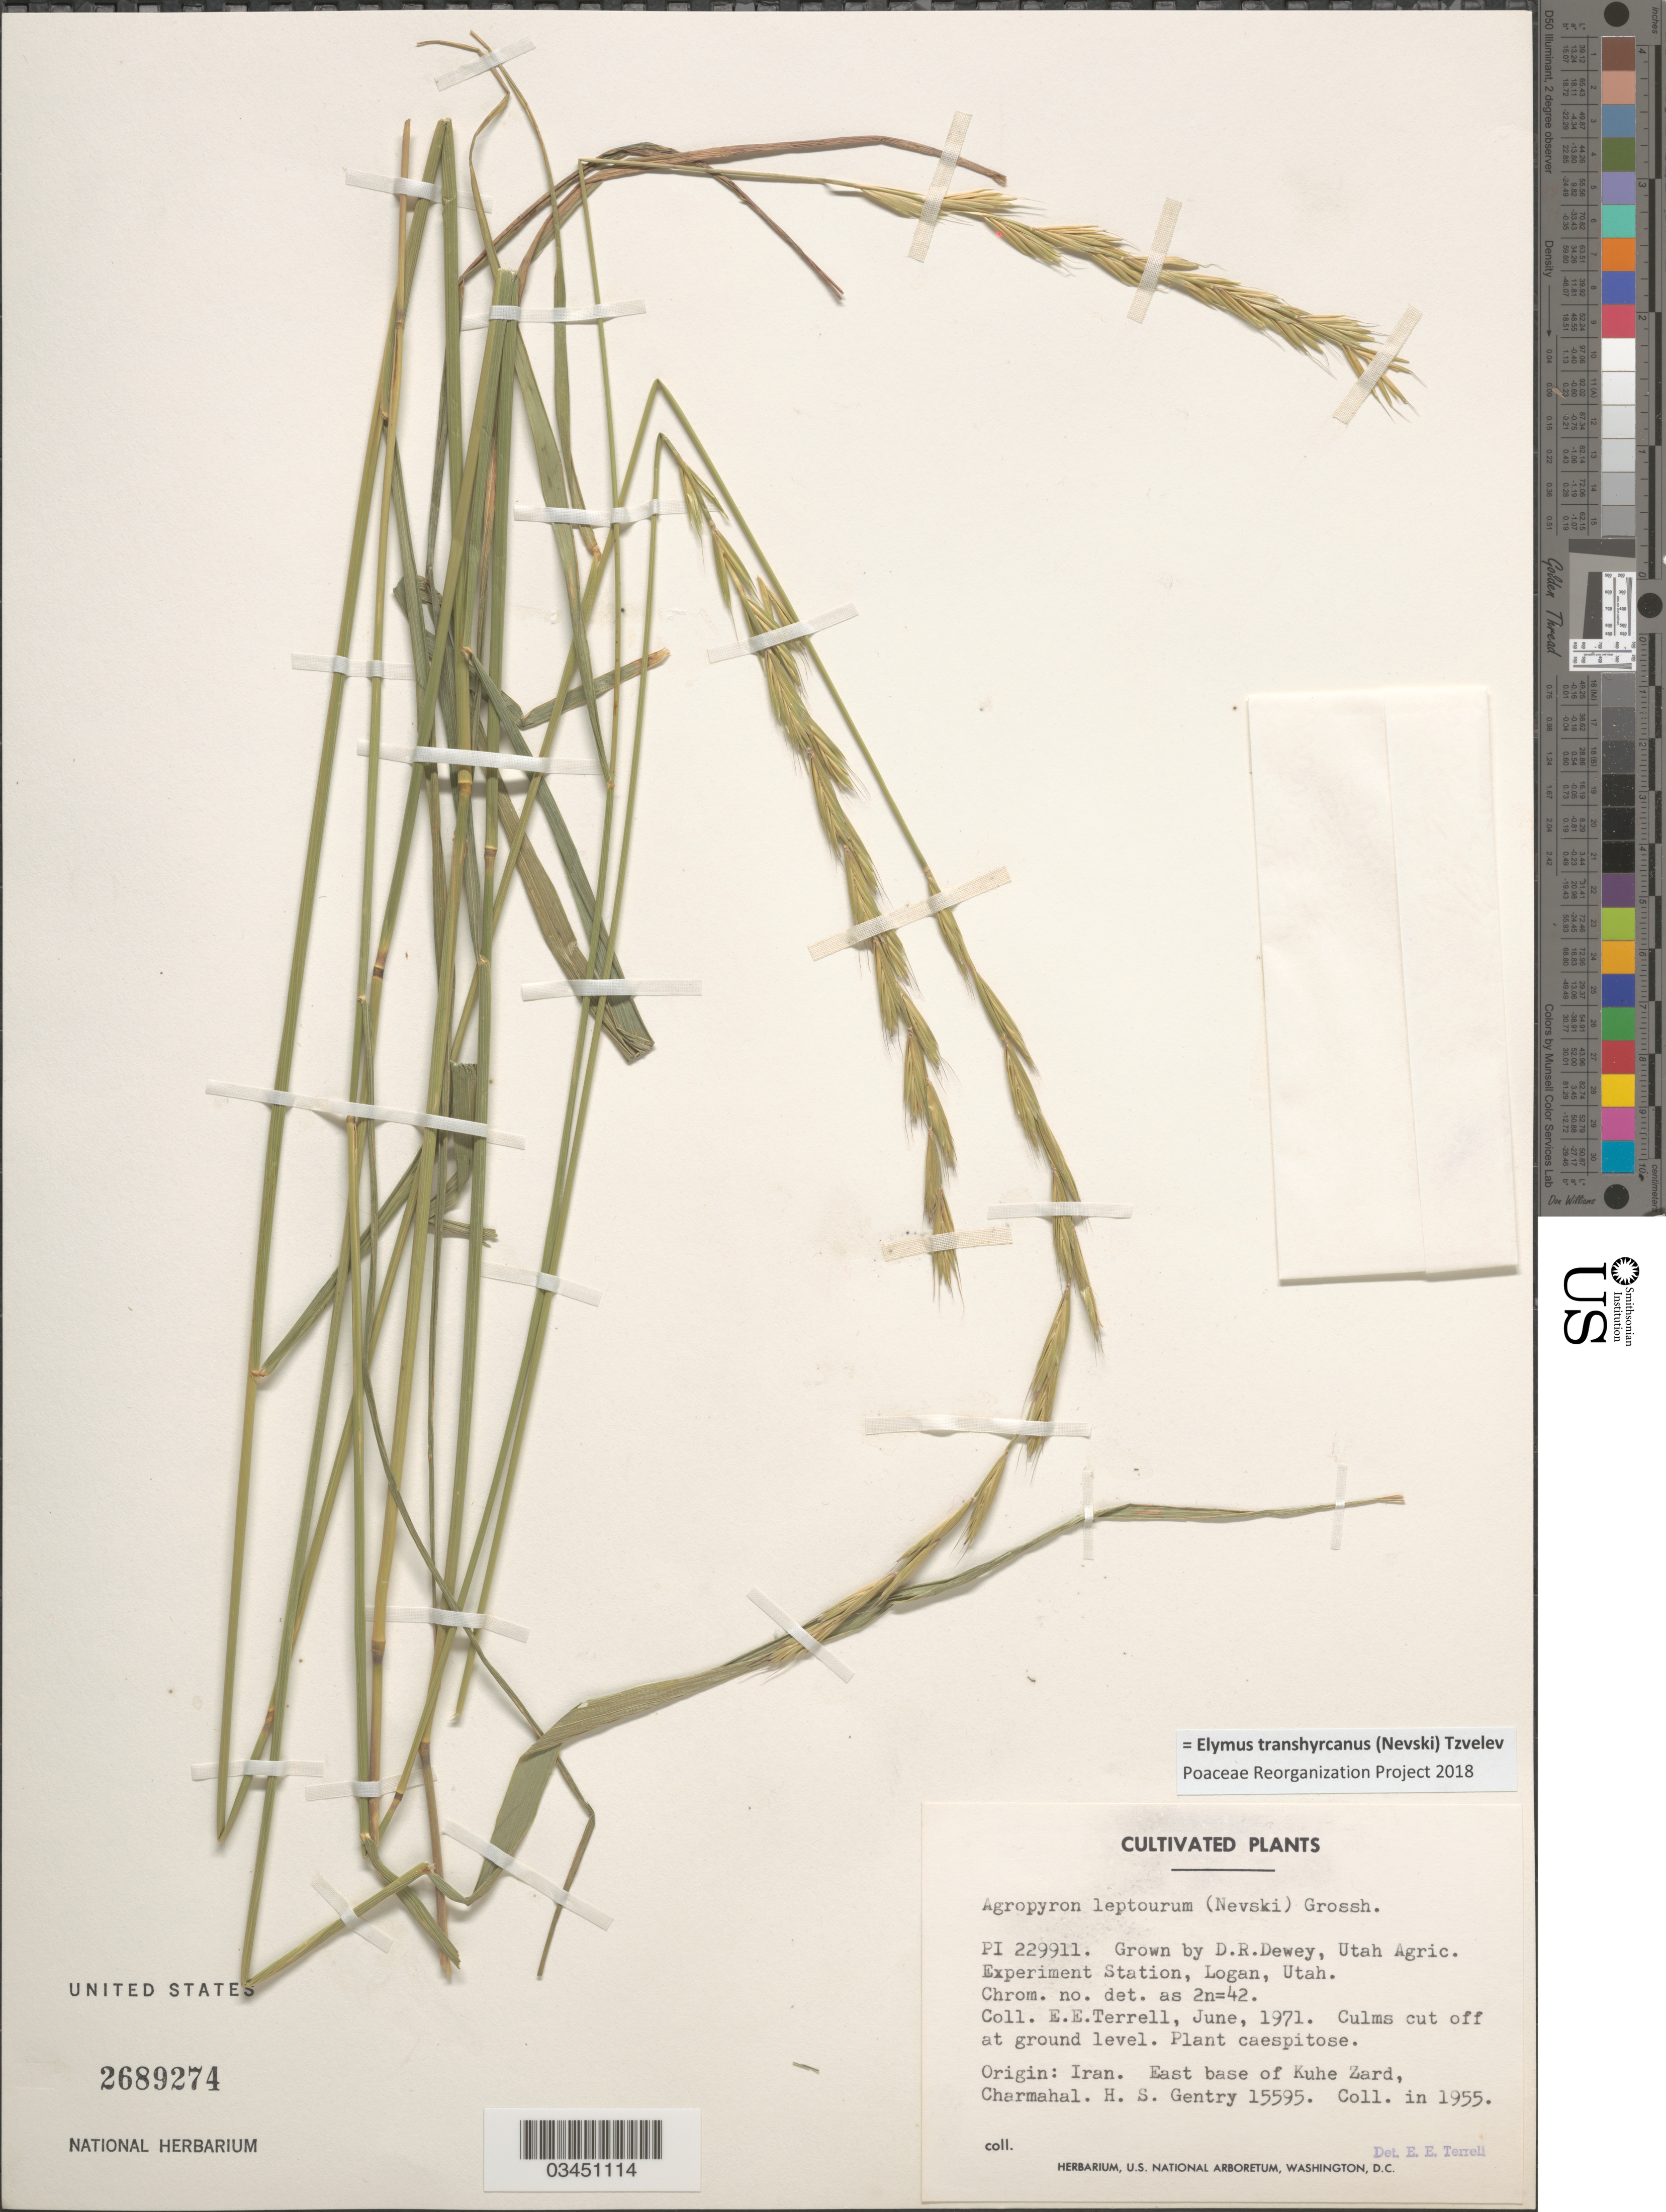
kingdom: Plantae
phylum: Tracheophyta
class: Liliopsida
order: Poales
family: Poaceae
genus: Elymus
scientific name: Elymus transhyrcanus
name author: (Nevski) Tzvelev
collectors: D. Dewey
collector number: PI229911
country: United States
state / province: Utah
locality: Utah Agric.Experiment Station, Logan.